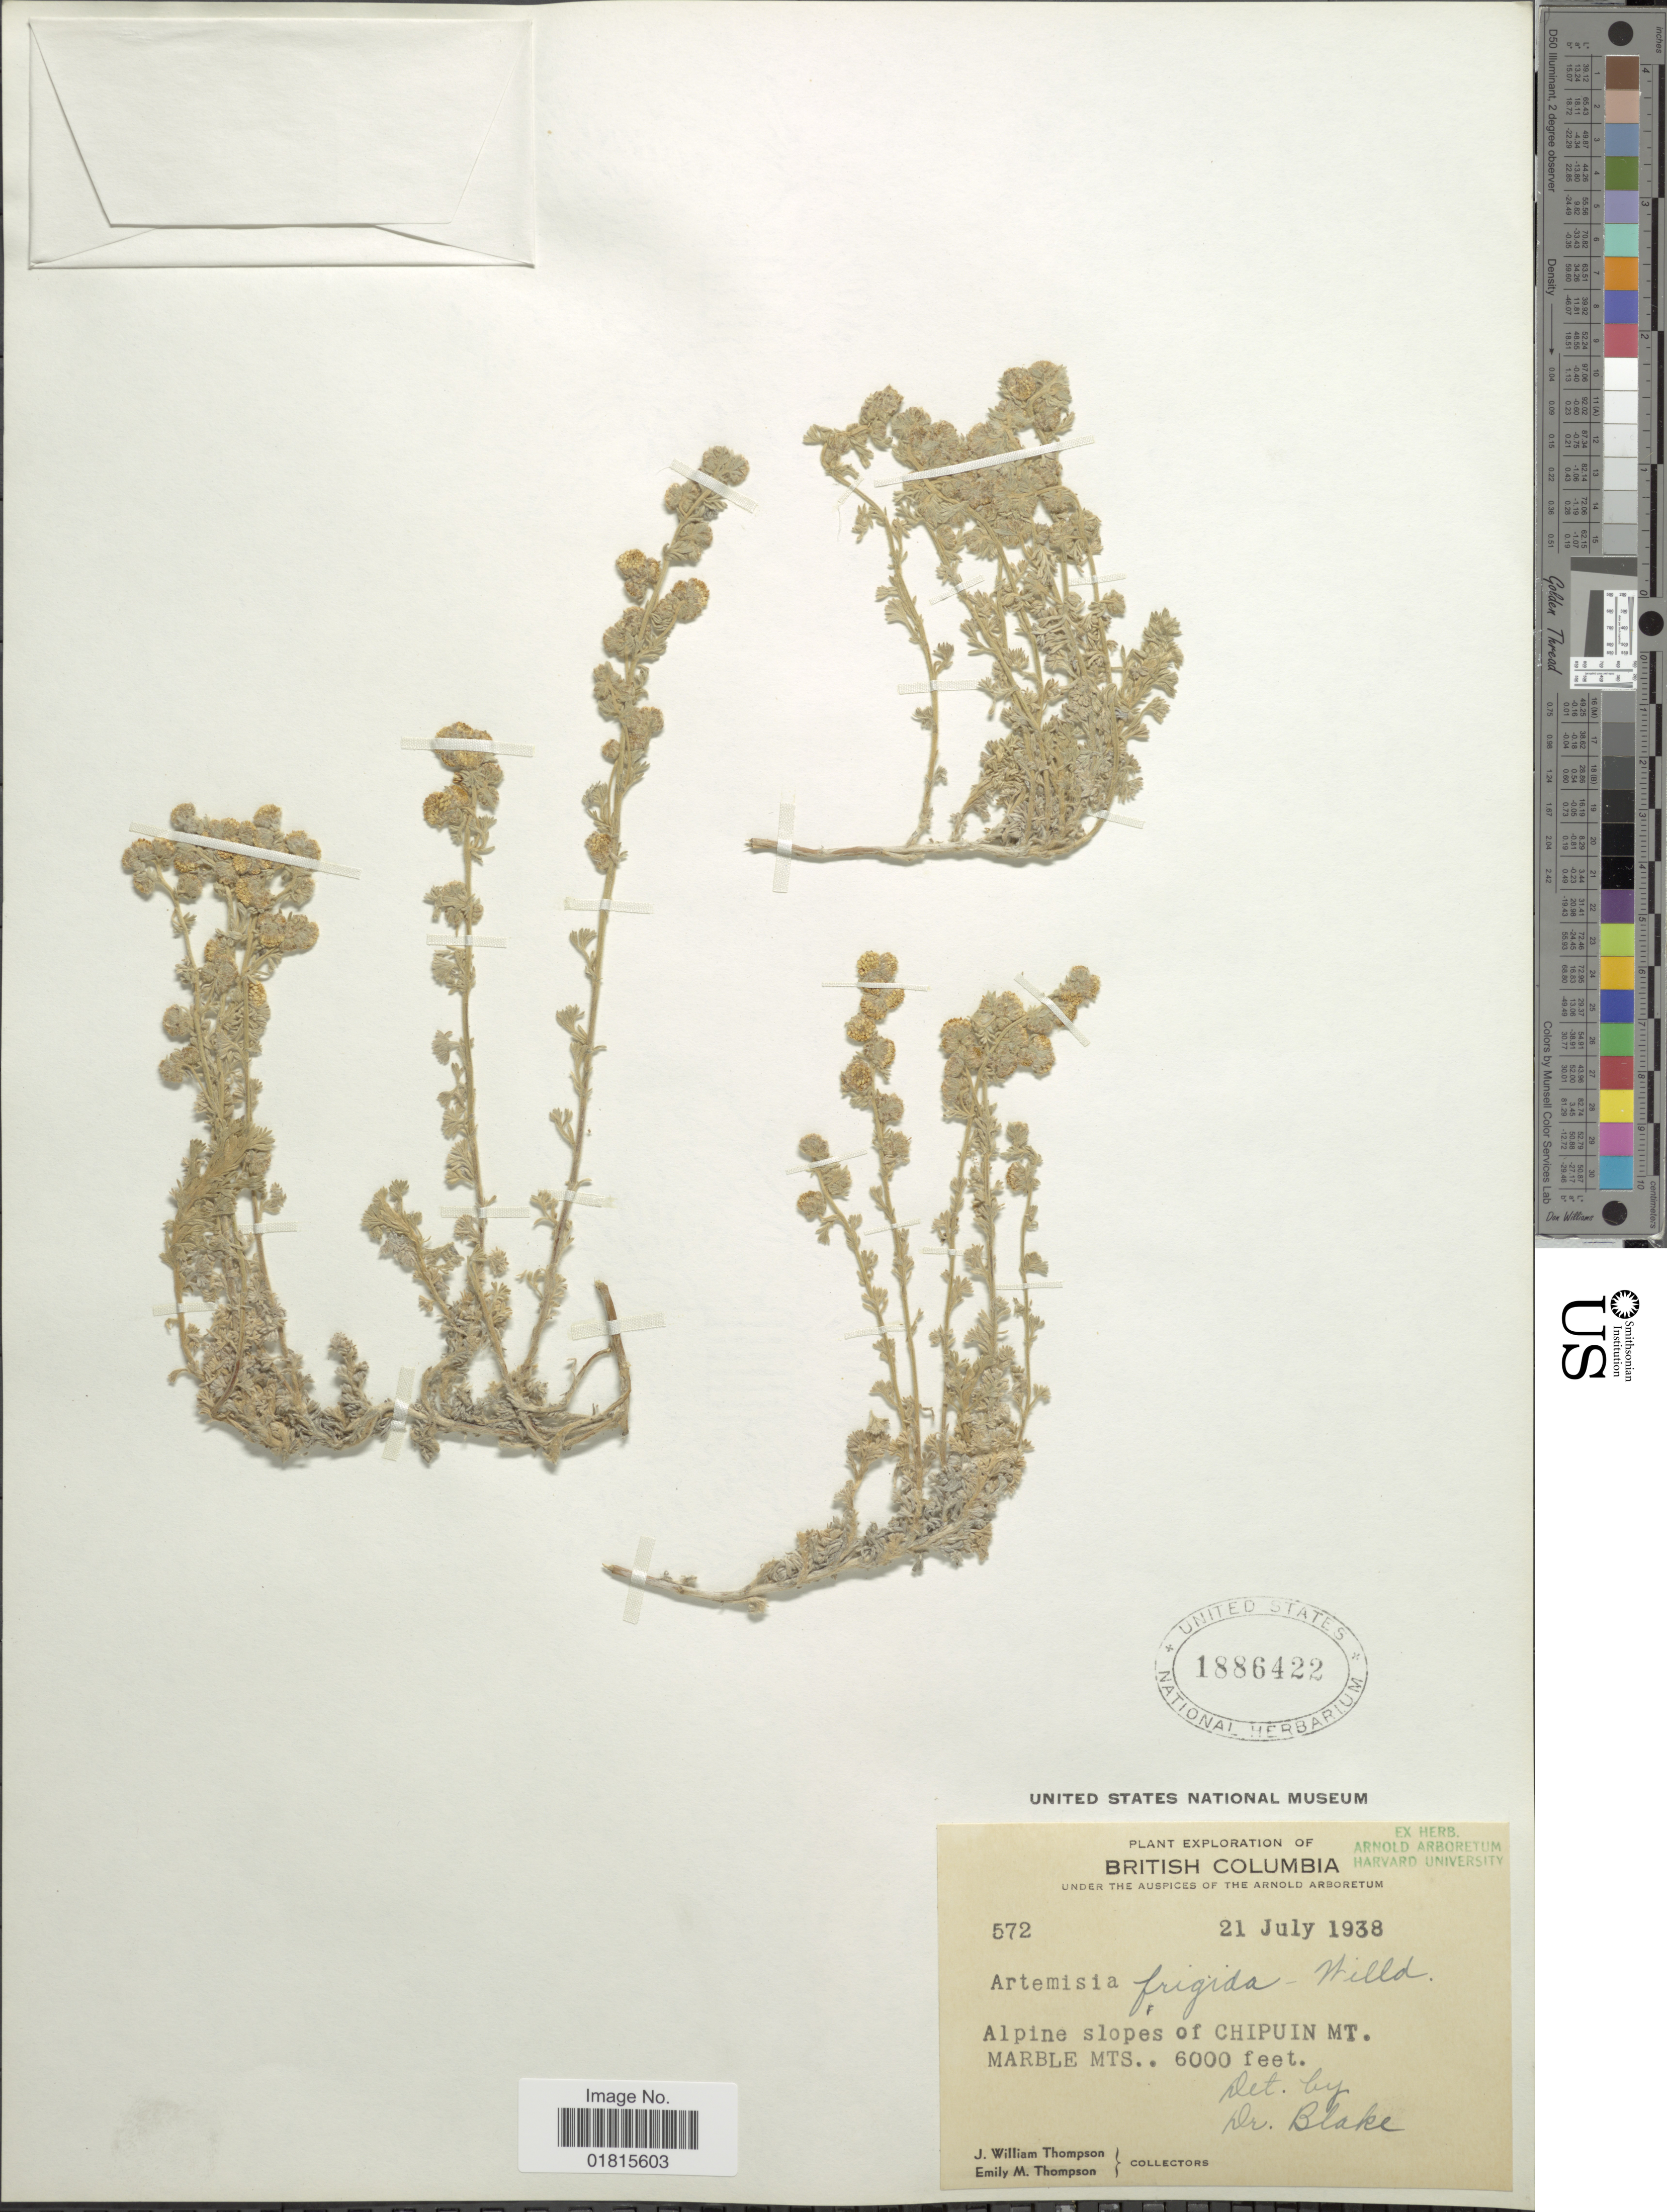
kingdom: Plantae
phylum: Tracheophyta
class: Magnoliopsida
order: Asterales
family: Asteraceae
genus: Artemisia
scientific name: Artemisia frigida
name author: Willd.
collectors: J. W. Thompson & E. M. Thompson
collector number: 572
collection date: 1938-07-21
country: Canada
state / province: British Columbia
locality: Alpine slopes of Chipuin Mt., Marble Mts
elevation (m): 1829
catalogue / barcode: US 1886422